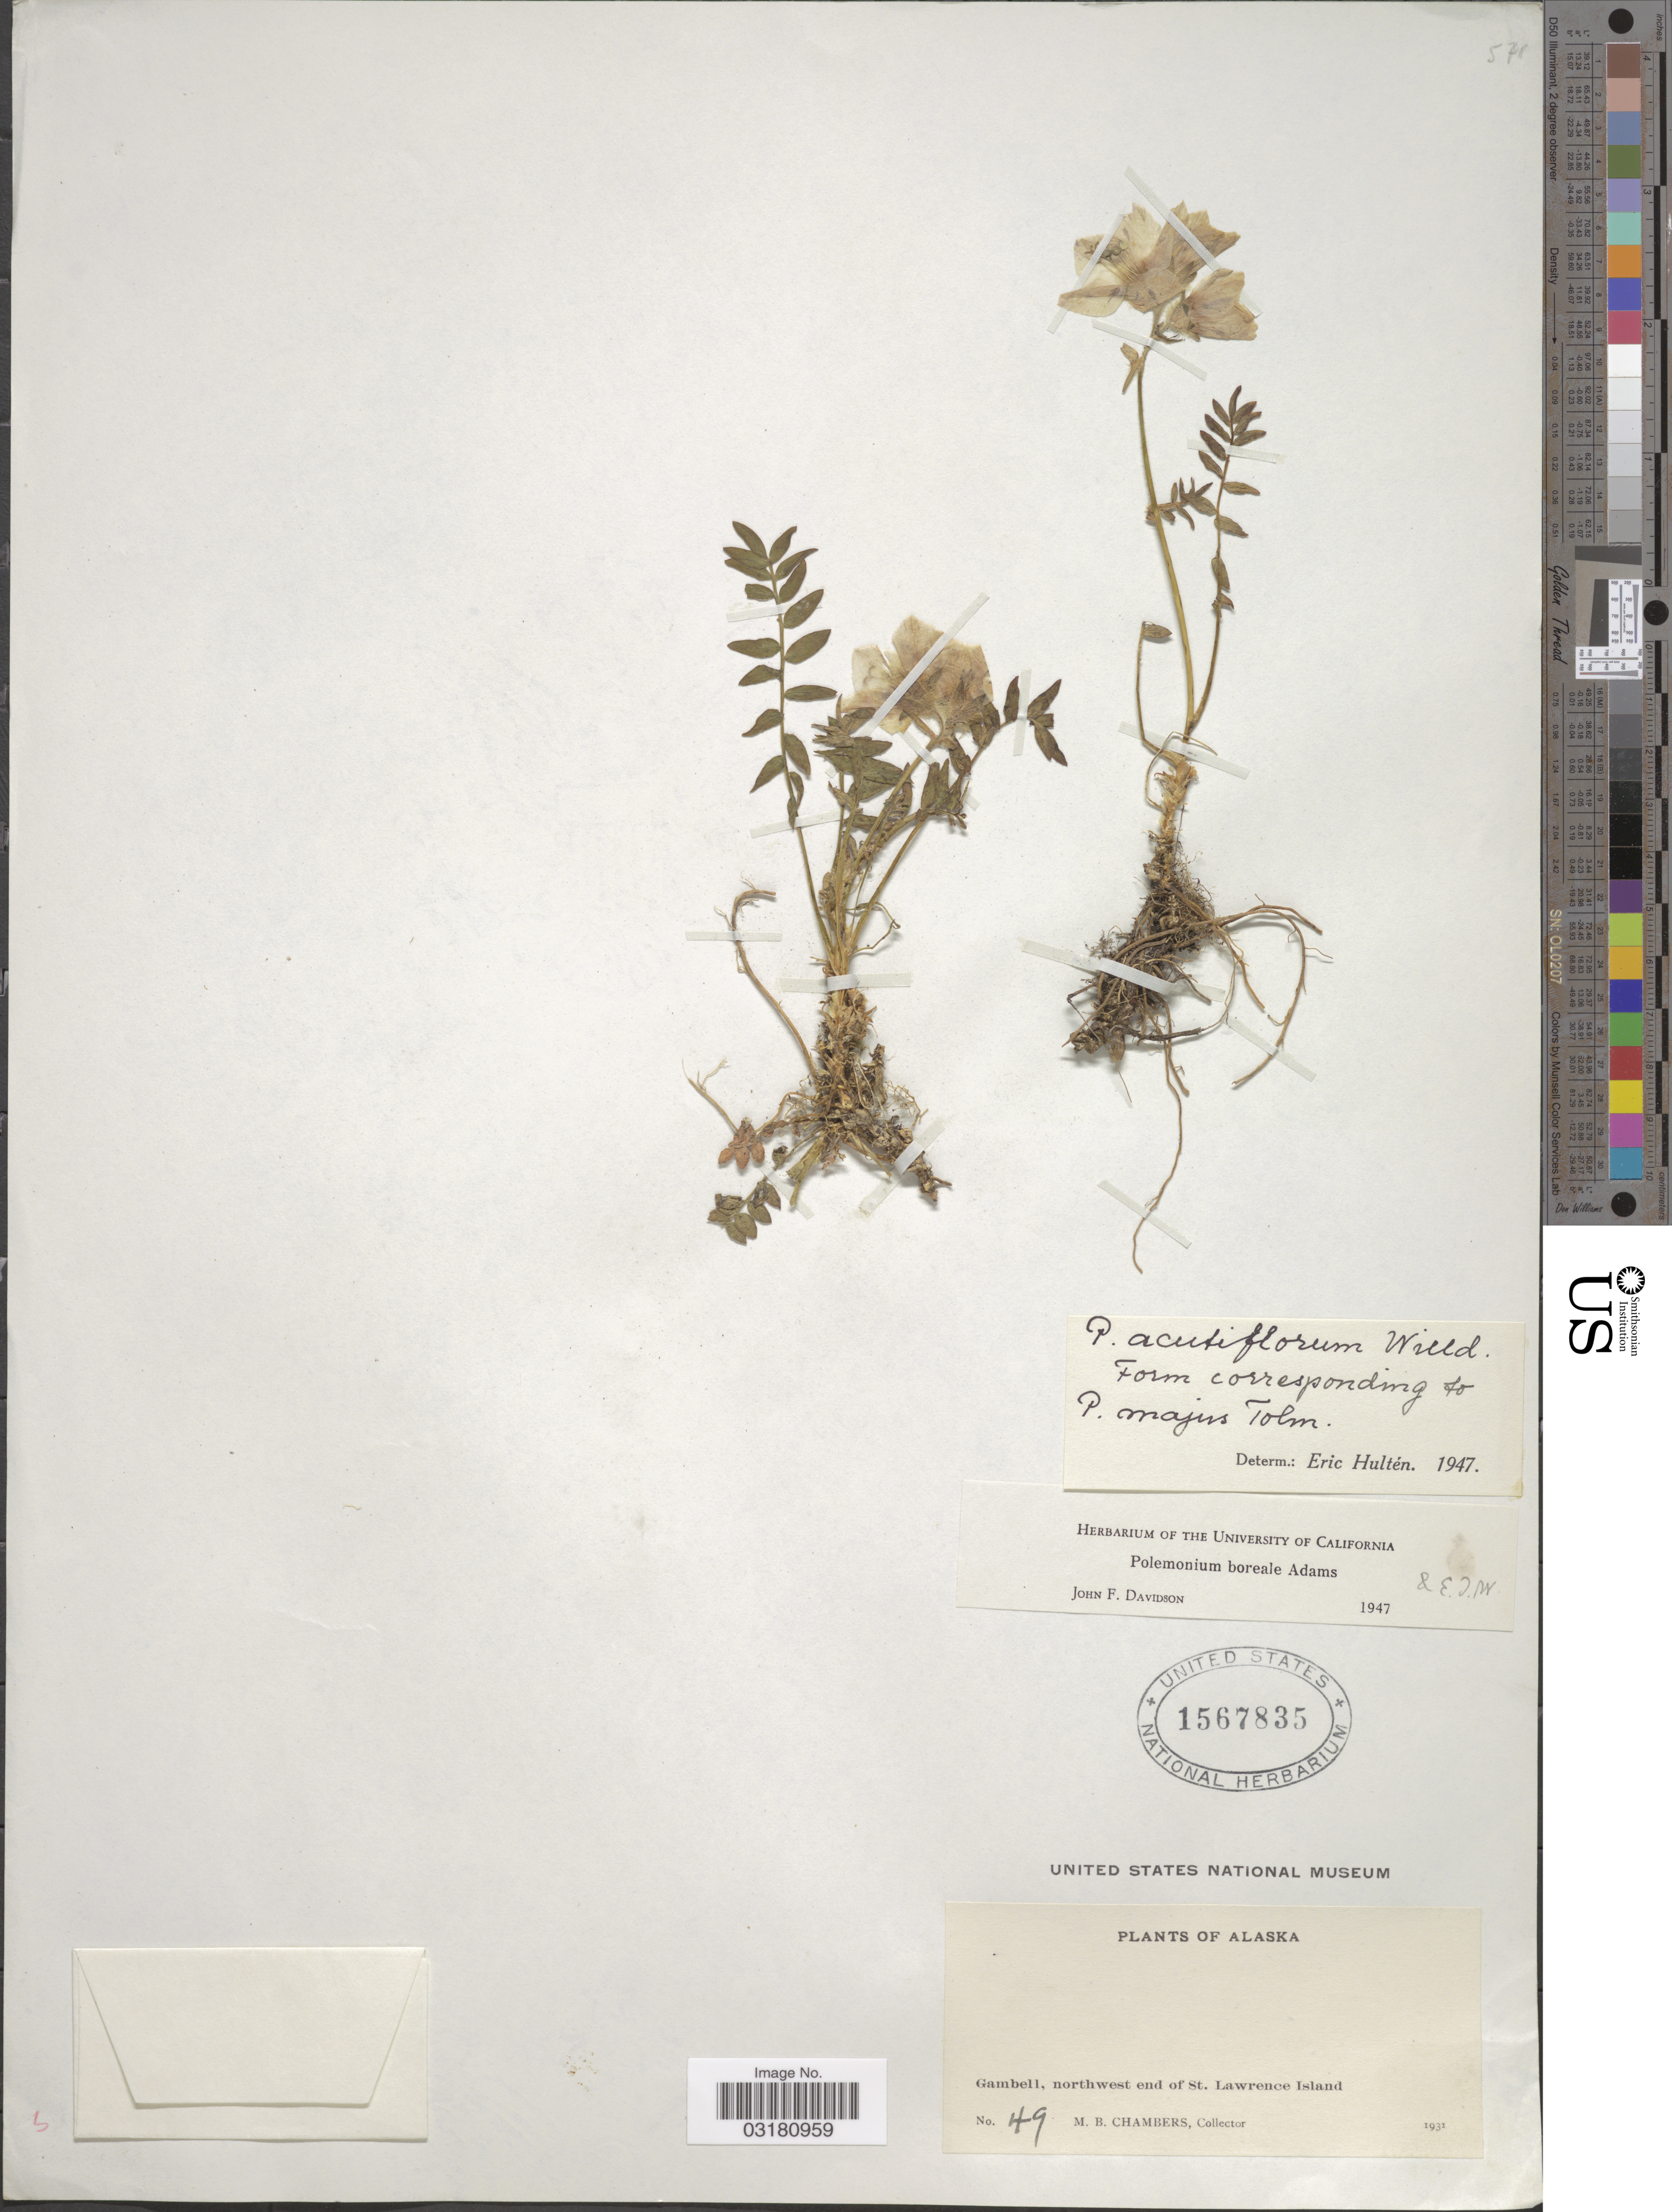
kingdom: Plantae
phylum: Tracheophyta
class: Magnoliopsida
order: Ericales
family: Polemoniaceae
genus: Polemonium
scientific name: Polemonium boreale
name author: Adams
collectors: M. Chambers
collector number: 49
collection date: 1931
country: United States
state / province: Alaska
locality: Gambell, northwest end of St. Lawrence Island.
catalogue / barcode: US 1567835